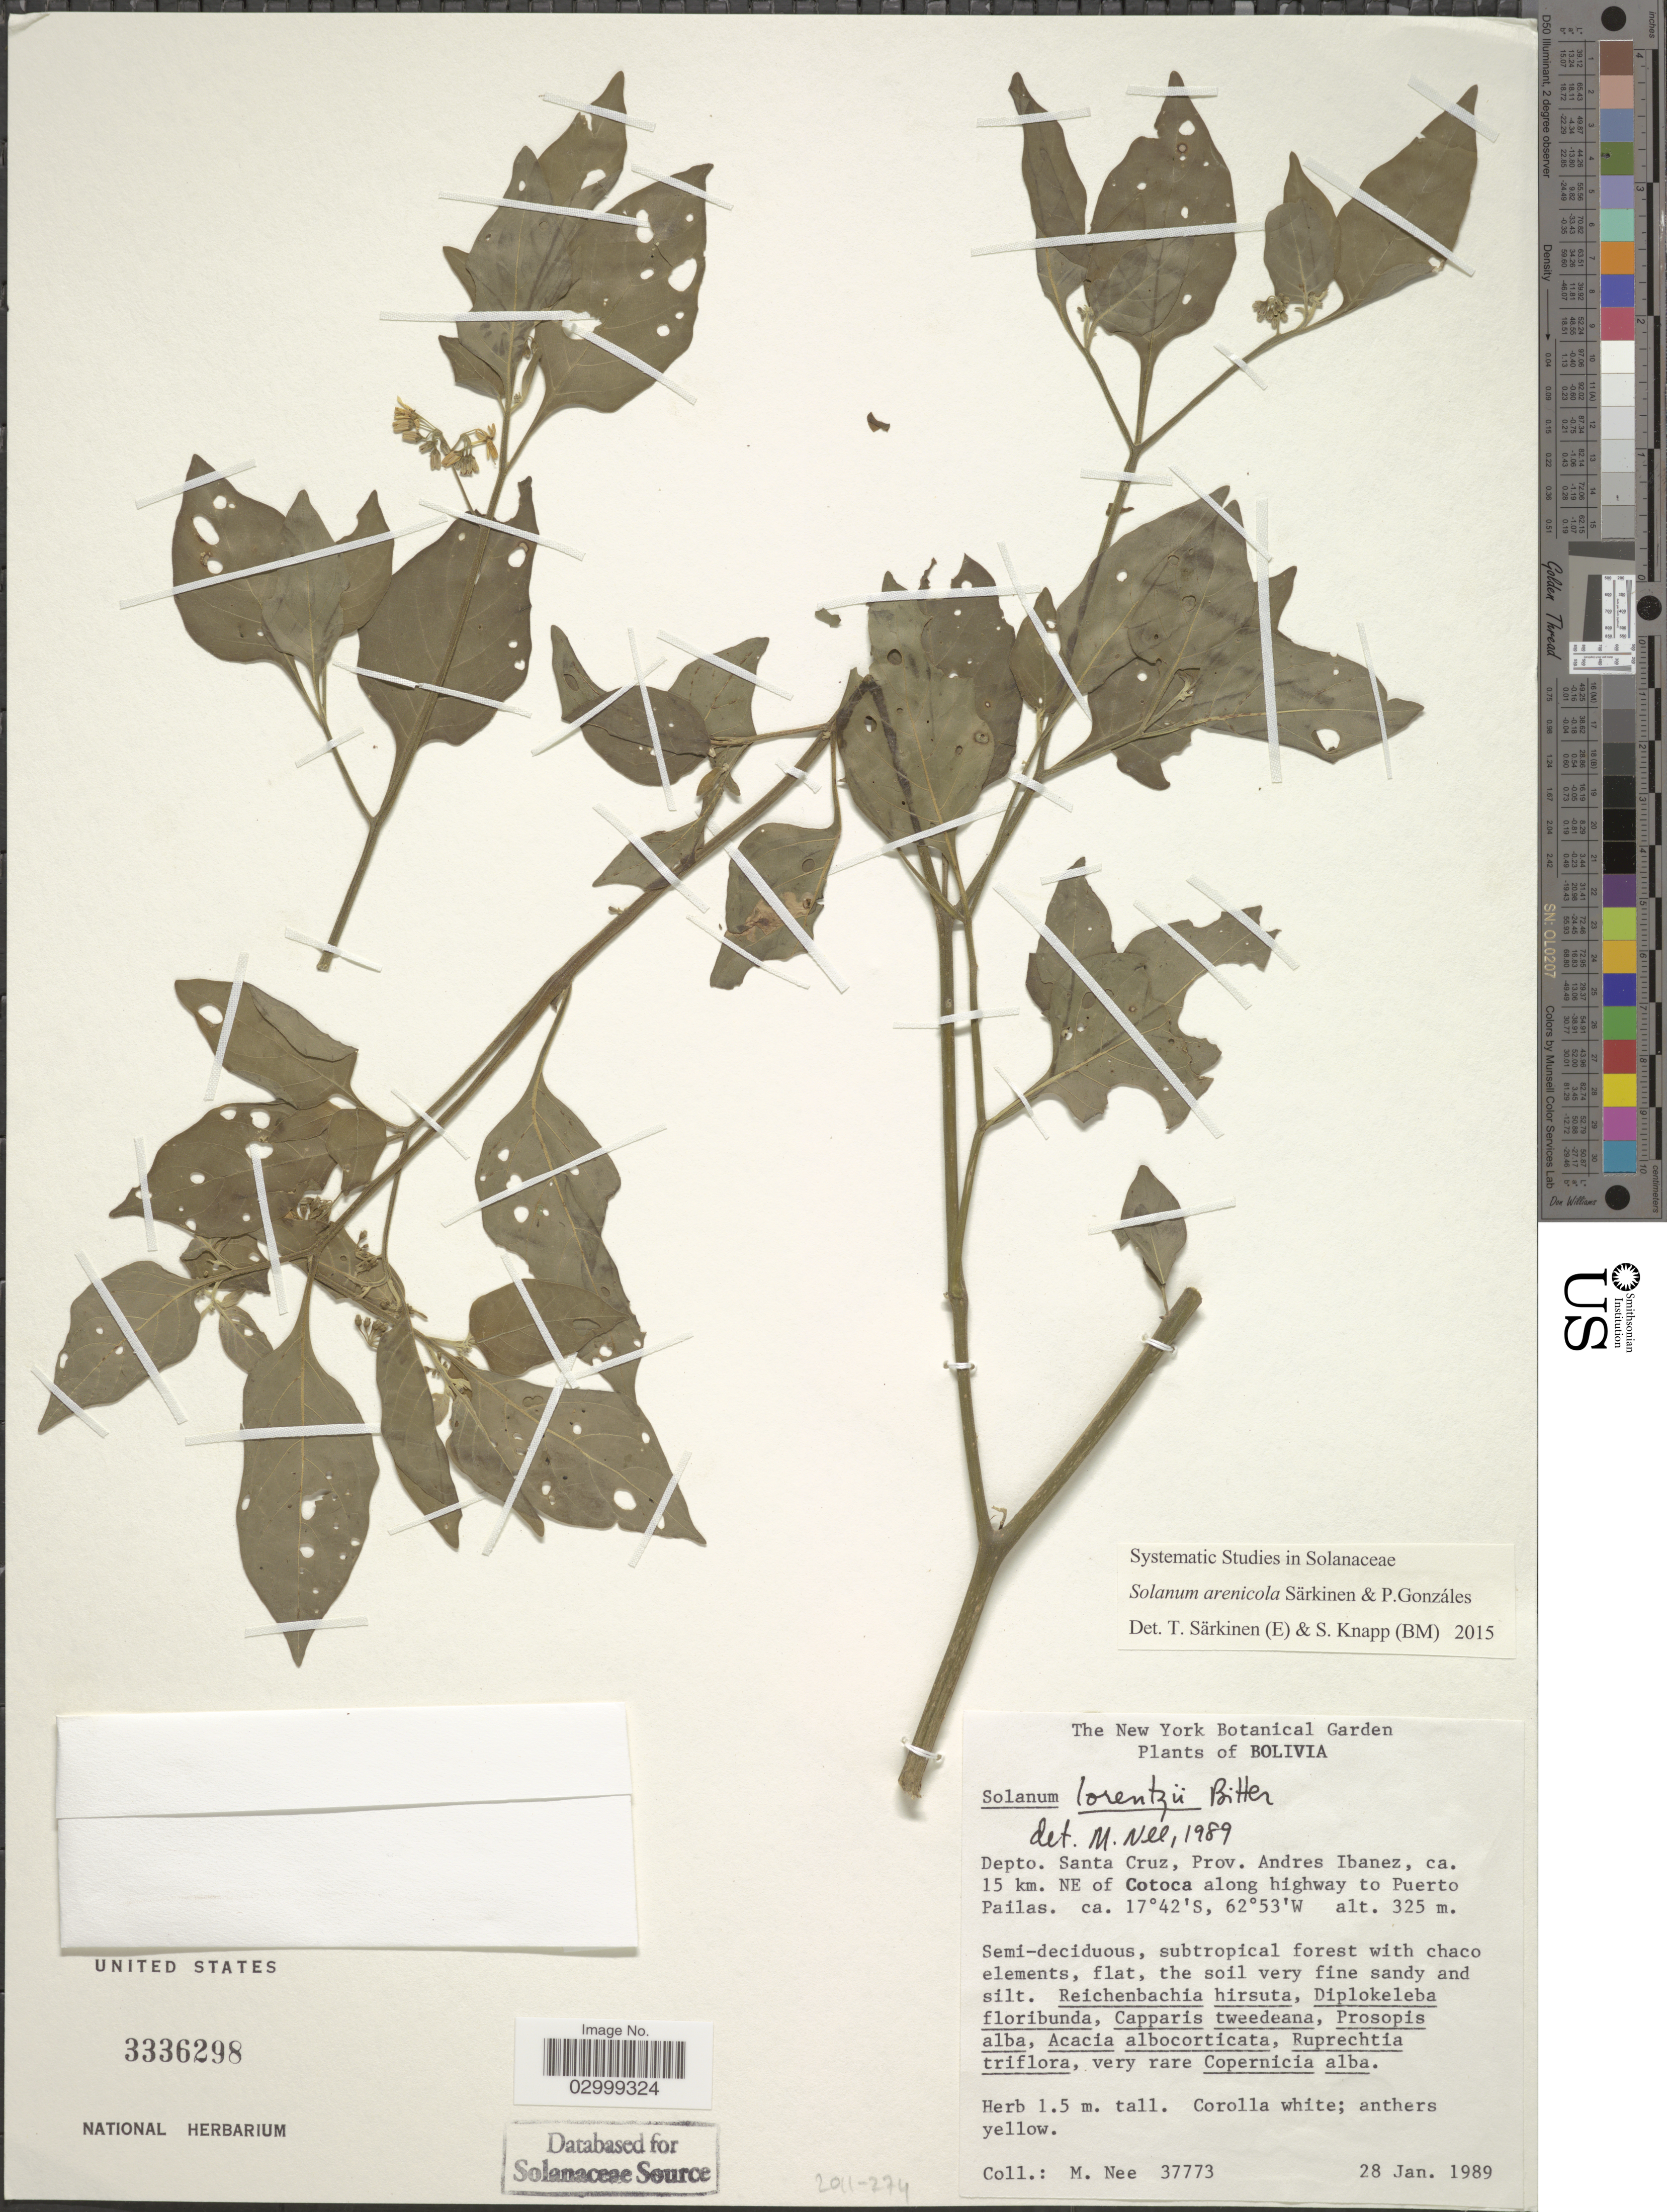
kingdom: Plantae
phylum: Tracheophyta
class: Magnoliopsida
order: Solanales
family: Solanaceae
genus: Solanum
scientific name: Solanum arenicola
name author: Särkinen & P. Gonzáles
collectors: M. Nee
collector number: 37773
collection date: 1989-01-28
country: Bolivia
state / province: Santa Cruz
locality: Depto. Santa Cruz, Prov. Andres Ibanez, ca. 15 km. NE of Cotoza along highway to Puerto Pailas.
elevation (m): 325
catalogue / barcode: US 3336298